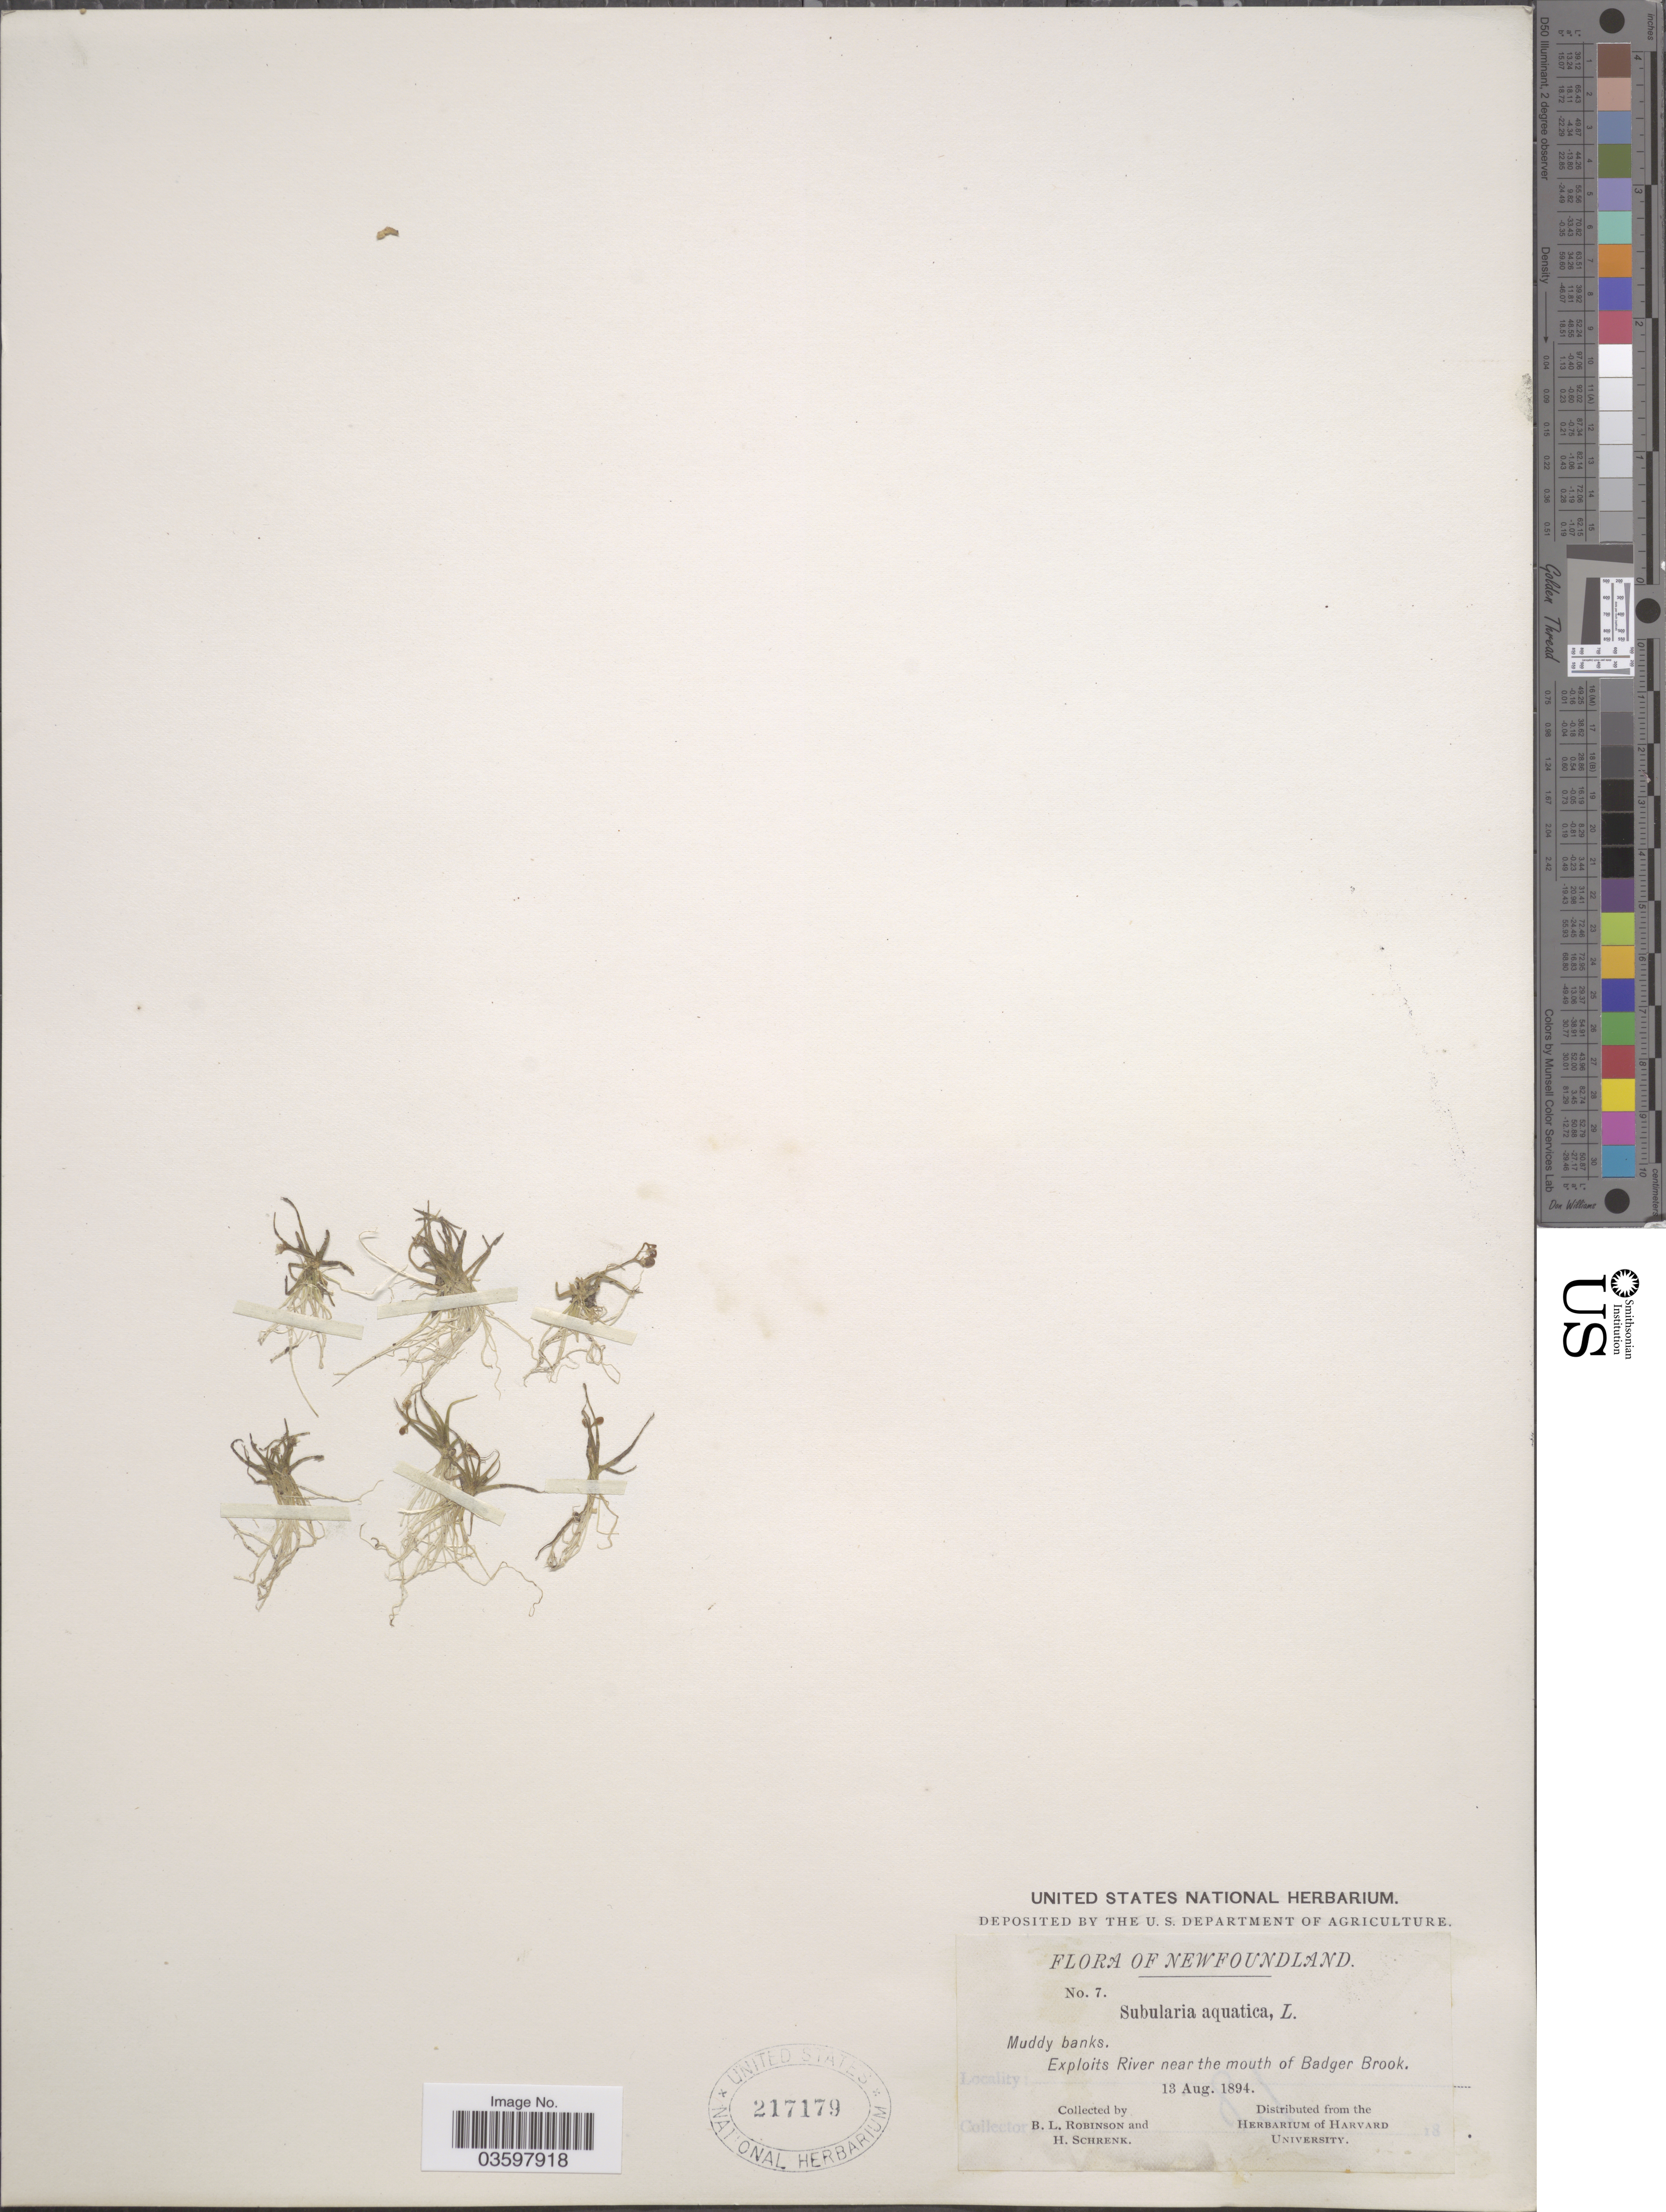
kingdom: Plantae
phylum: Tracheophyta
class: Magnoliopsida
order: Brassicales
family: Brassicaceae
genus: Subularia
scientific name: Subularia aquatica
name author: L.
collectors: B. L. Robinson & H. Schrenk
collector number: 7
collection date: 1894-08-13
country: Canada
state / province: Newfoundland and Labrador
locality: Exploits River near the mouth of Badger Brook.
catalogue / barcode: US 217179